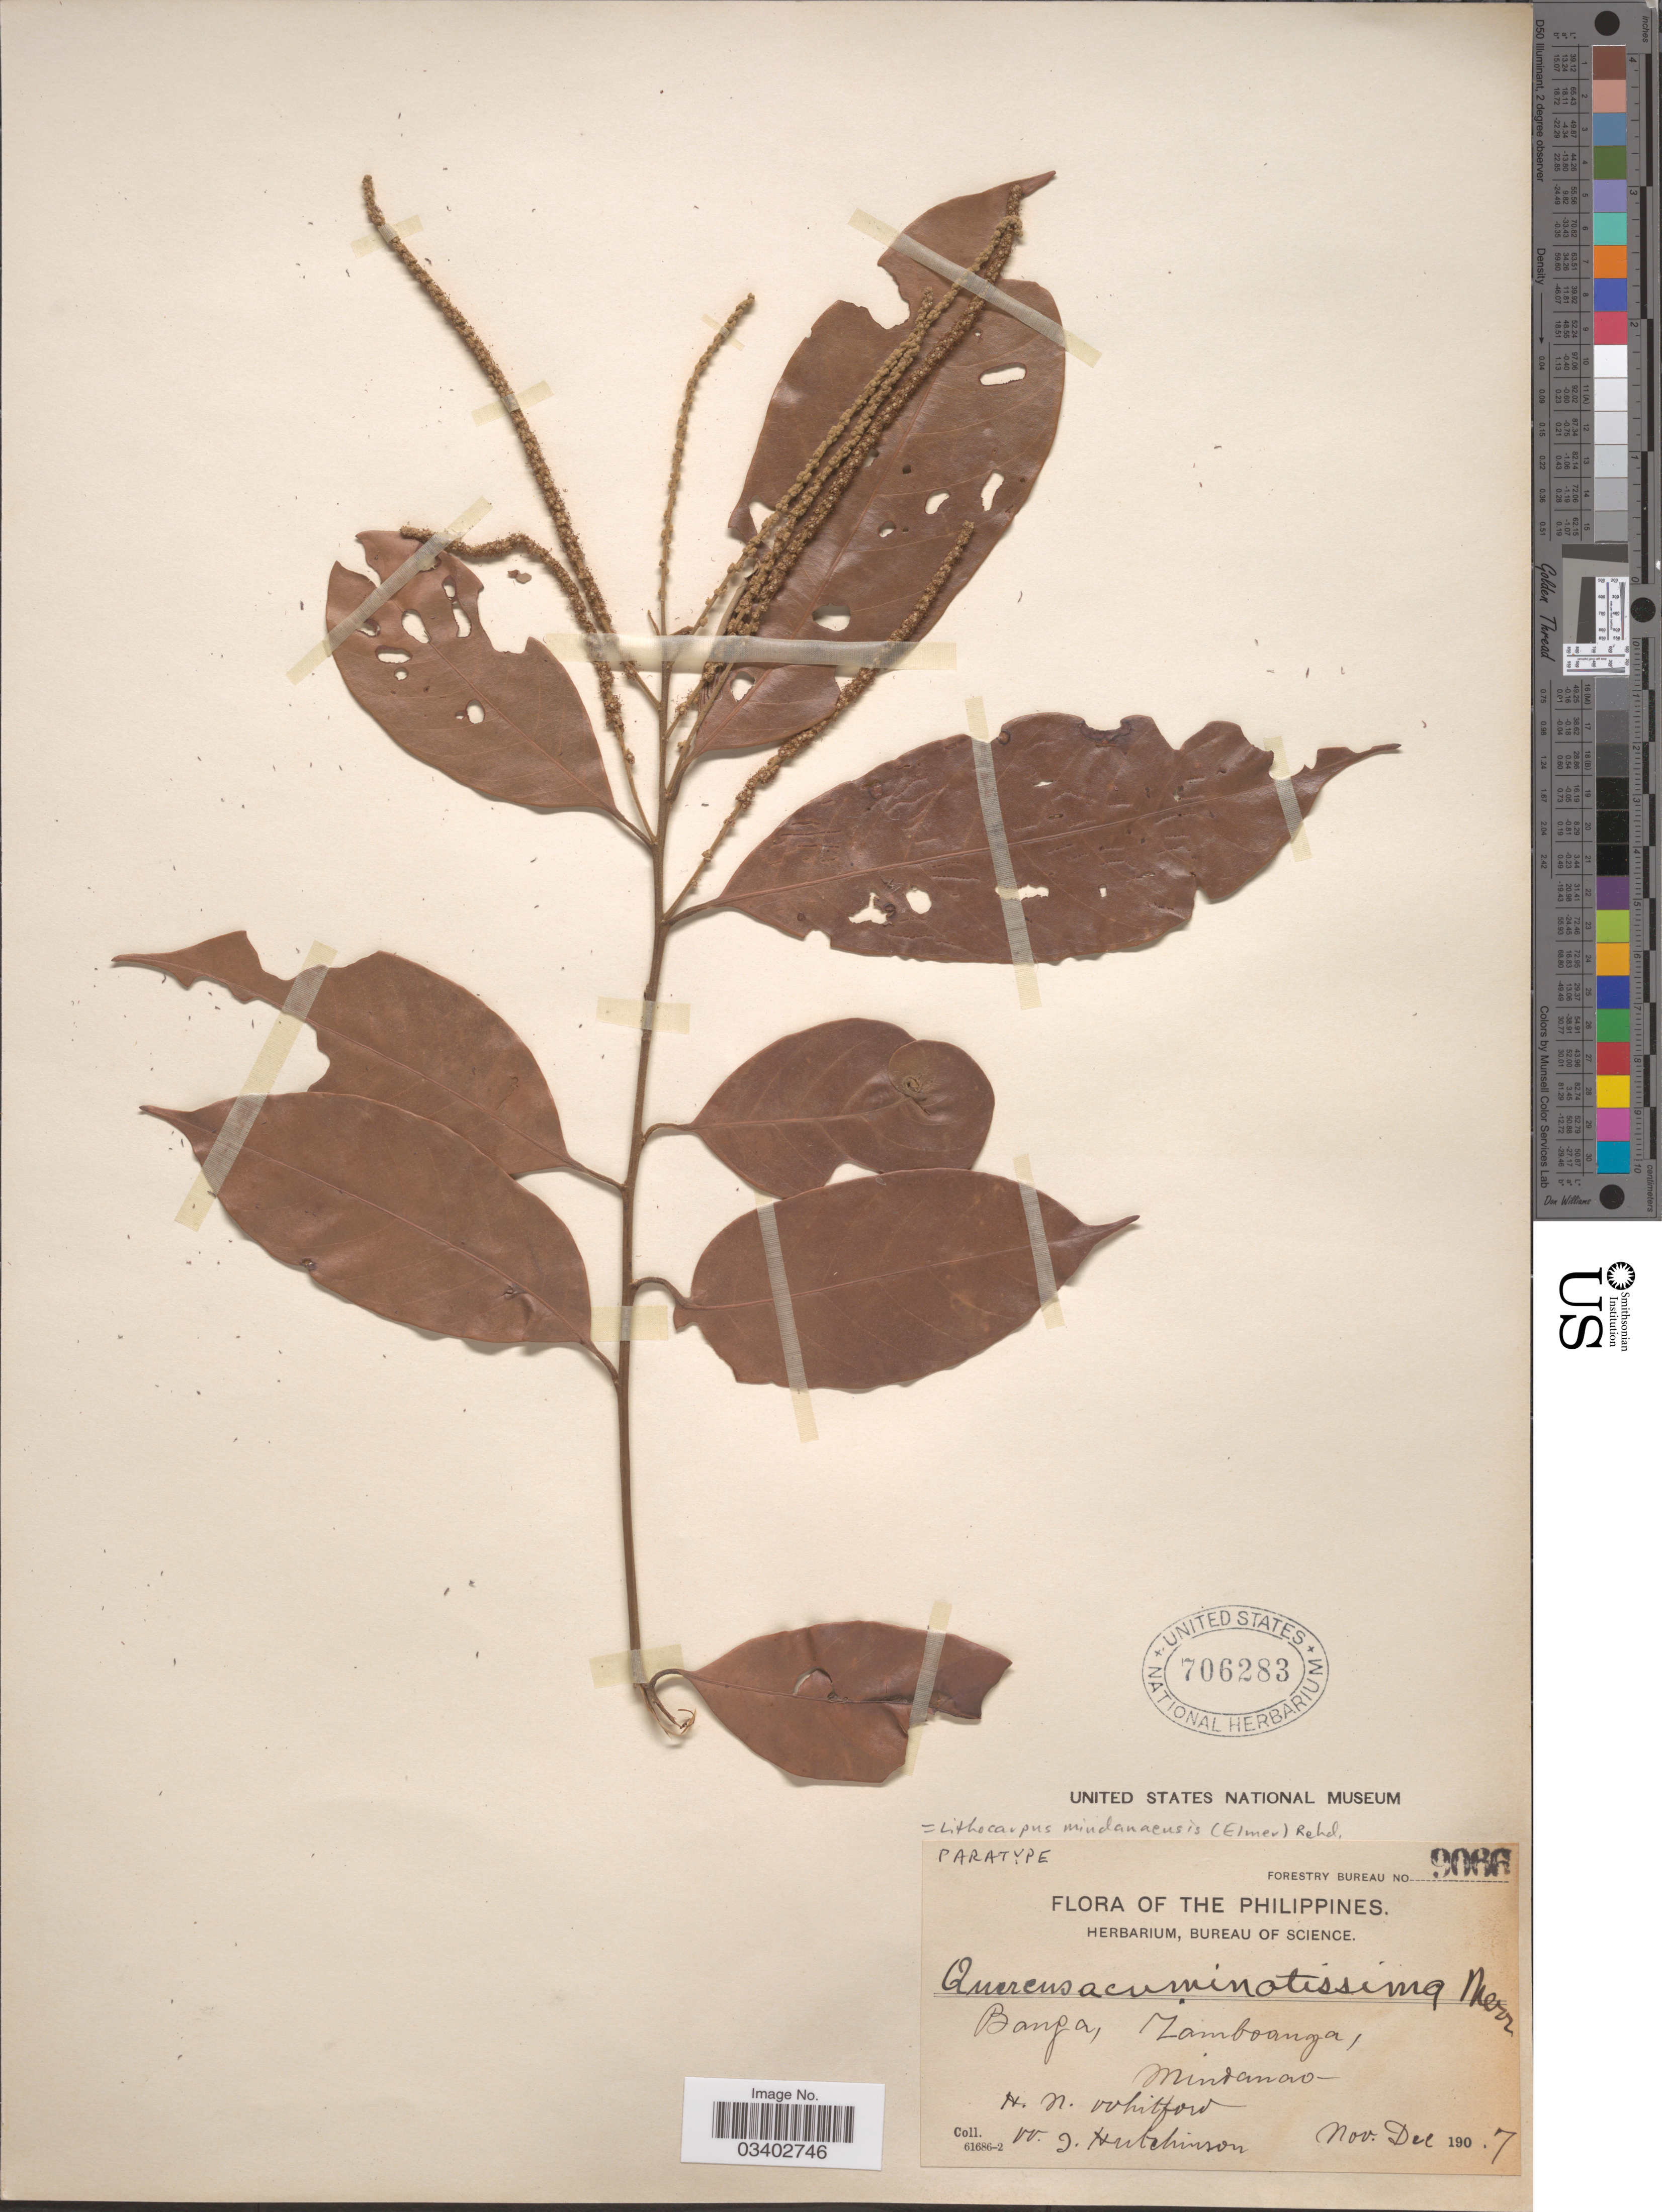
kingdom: Plantae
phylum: Tracheophyta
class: Magnoliopsida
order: Fagales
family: Fagaceae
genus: Lithocarpus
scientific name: Lithocarpus mindanaensis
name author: (Elmer) Rehder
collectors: H. N. Whitford & W. I. Hutchinson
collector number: Forestry Bureau 9066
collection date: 1907-11/1907-12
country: Philippines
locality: Banga, Zamboanga, Mindanao.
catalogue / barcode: US 706283